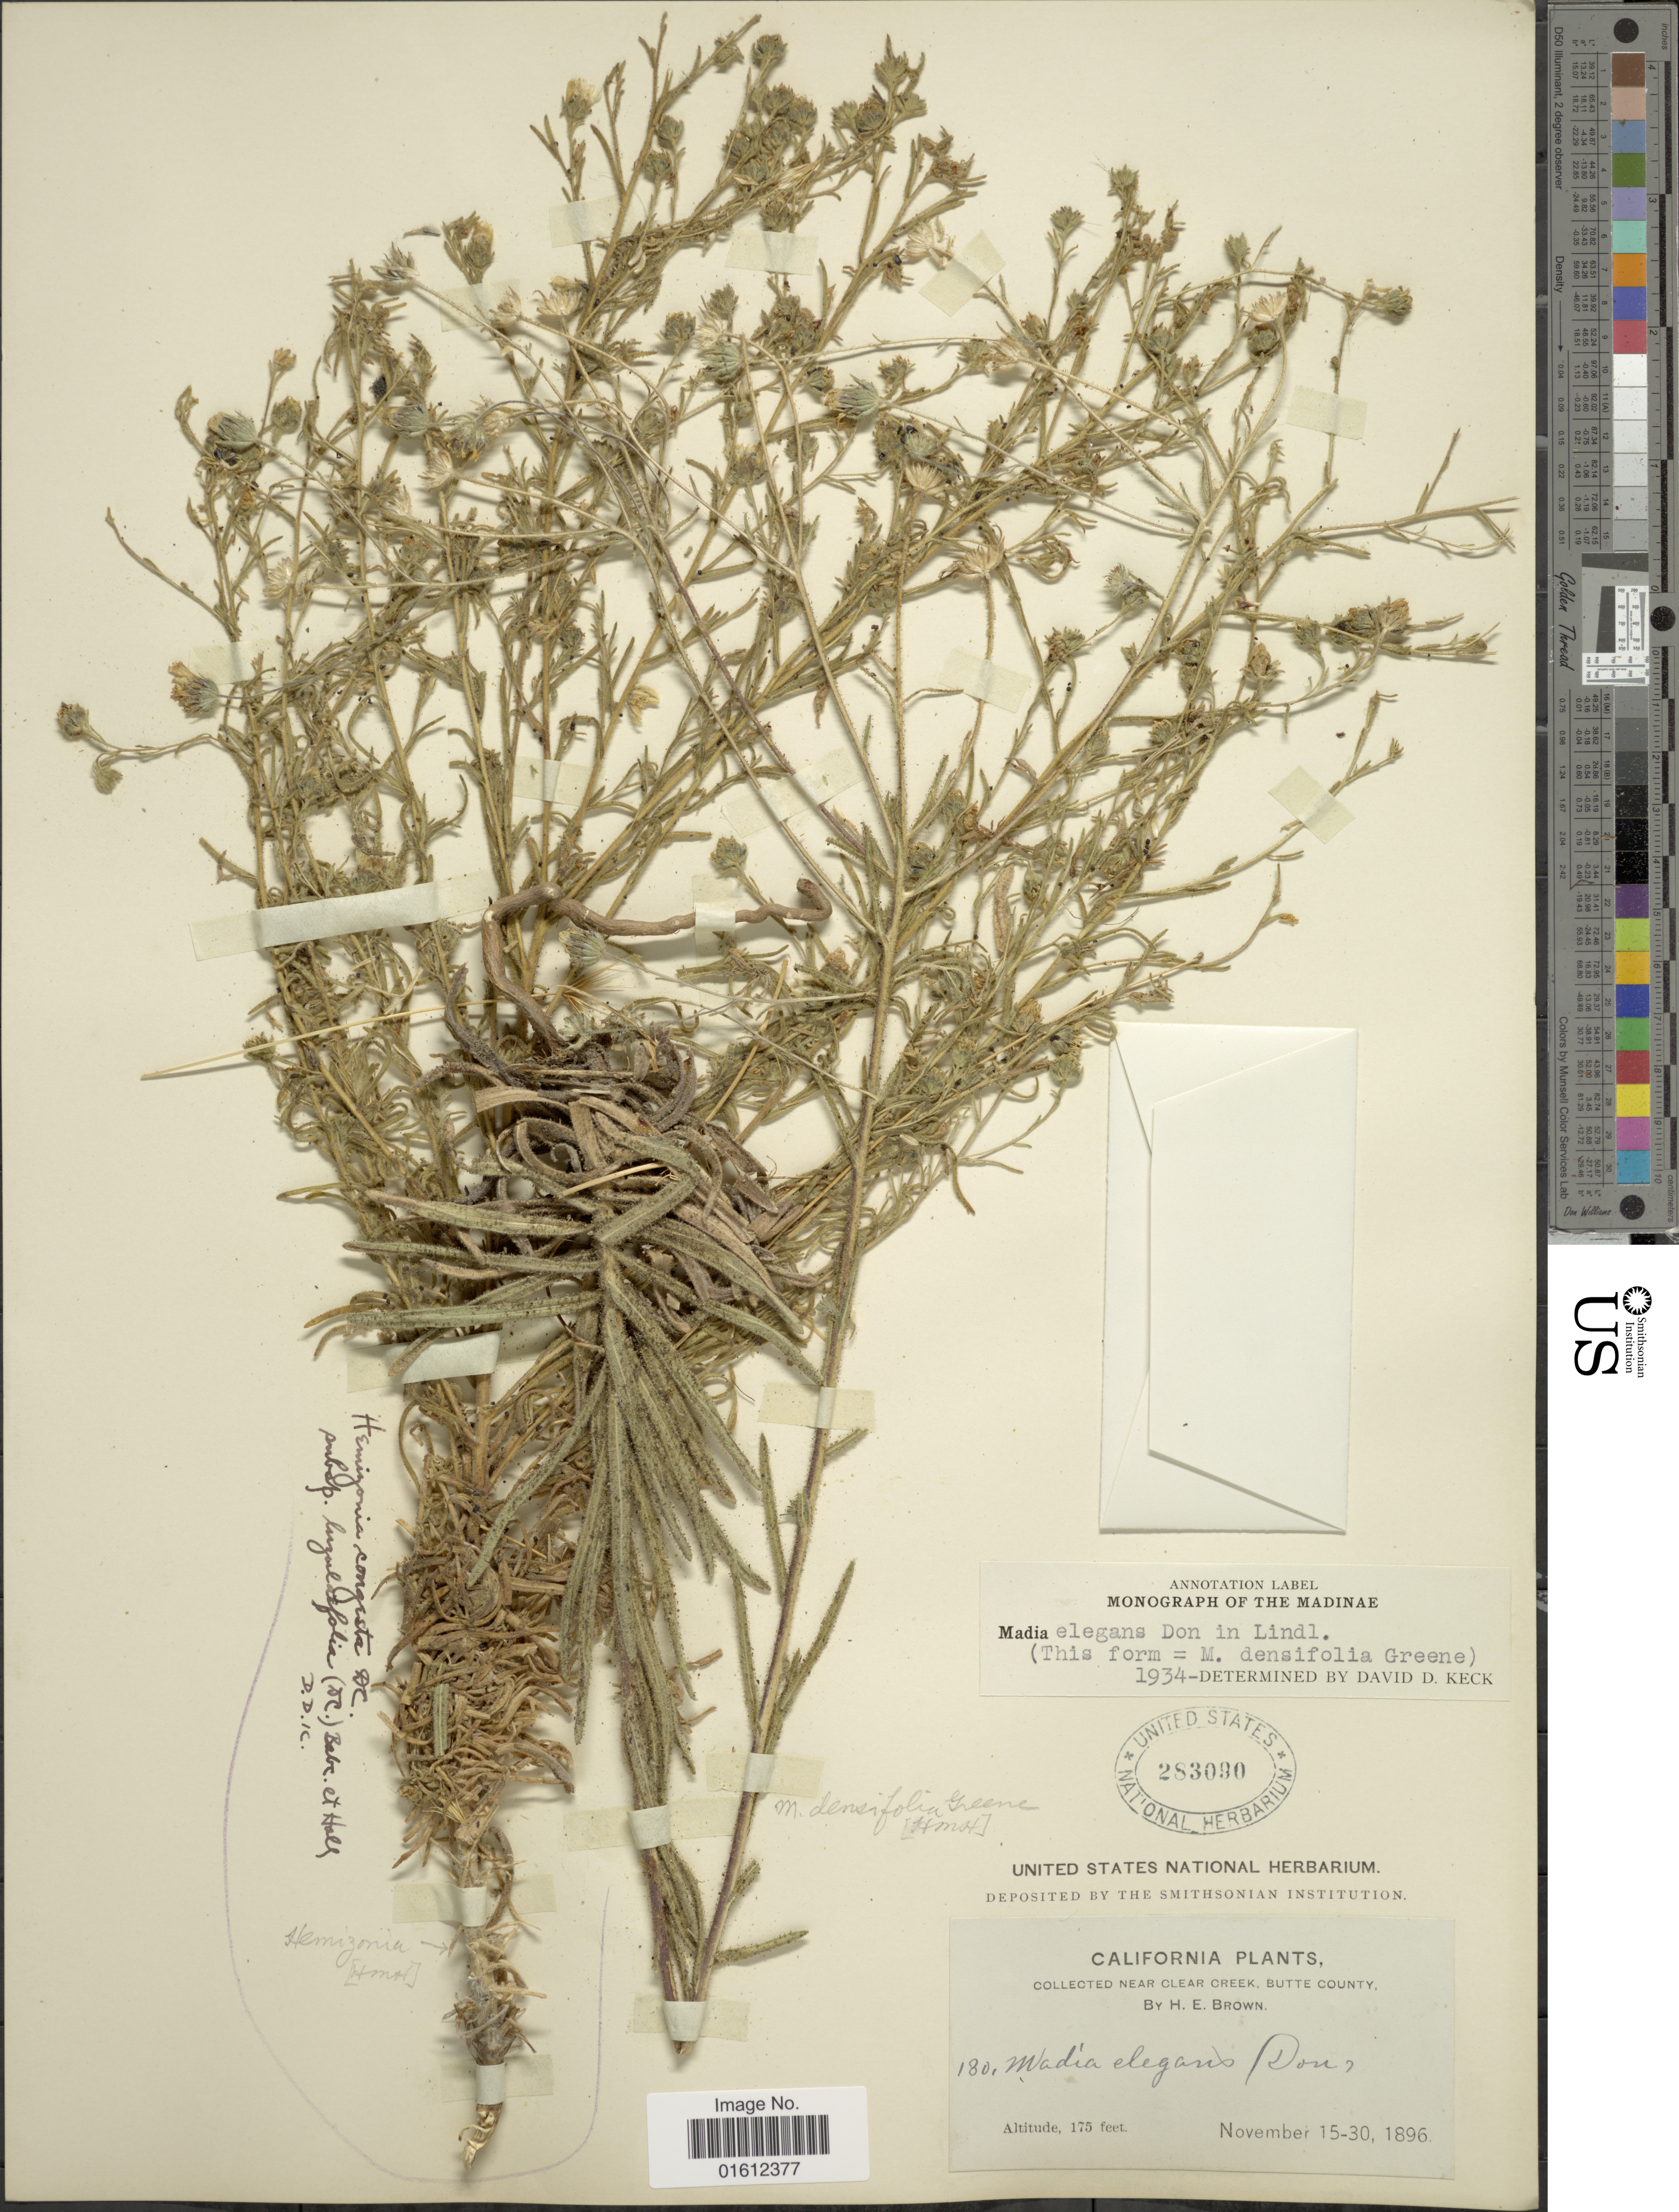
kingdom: Plantae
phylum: Tracheophyta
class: Magnoliopsida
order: Asterales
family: Asteraceae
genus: Madia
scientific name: Madia elegans subsp. densifolia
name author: (Greene) D.D. Keck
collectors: H. E. Brown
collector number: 180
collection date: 1896-11-15/1896-11-30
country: United States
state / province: California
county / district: Butte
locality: Near Clear Creek, Butte County.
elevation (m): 53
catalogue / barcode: US 283090